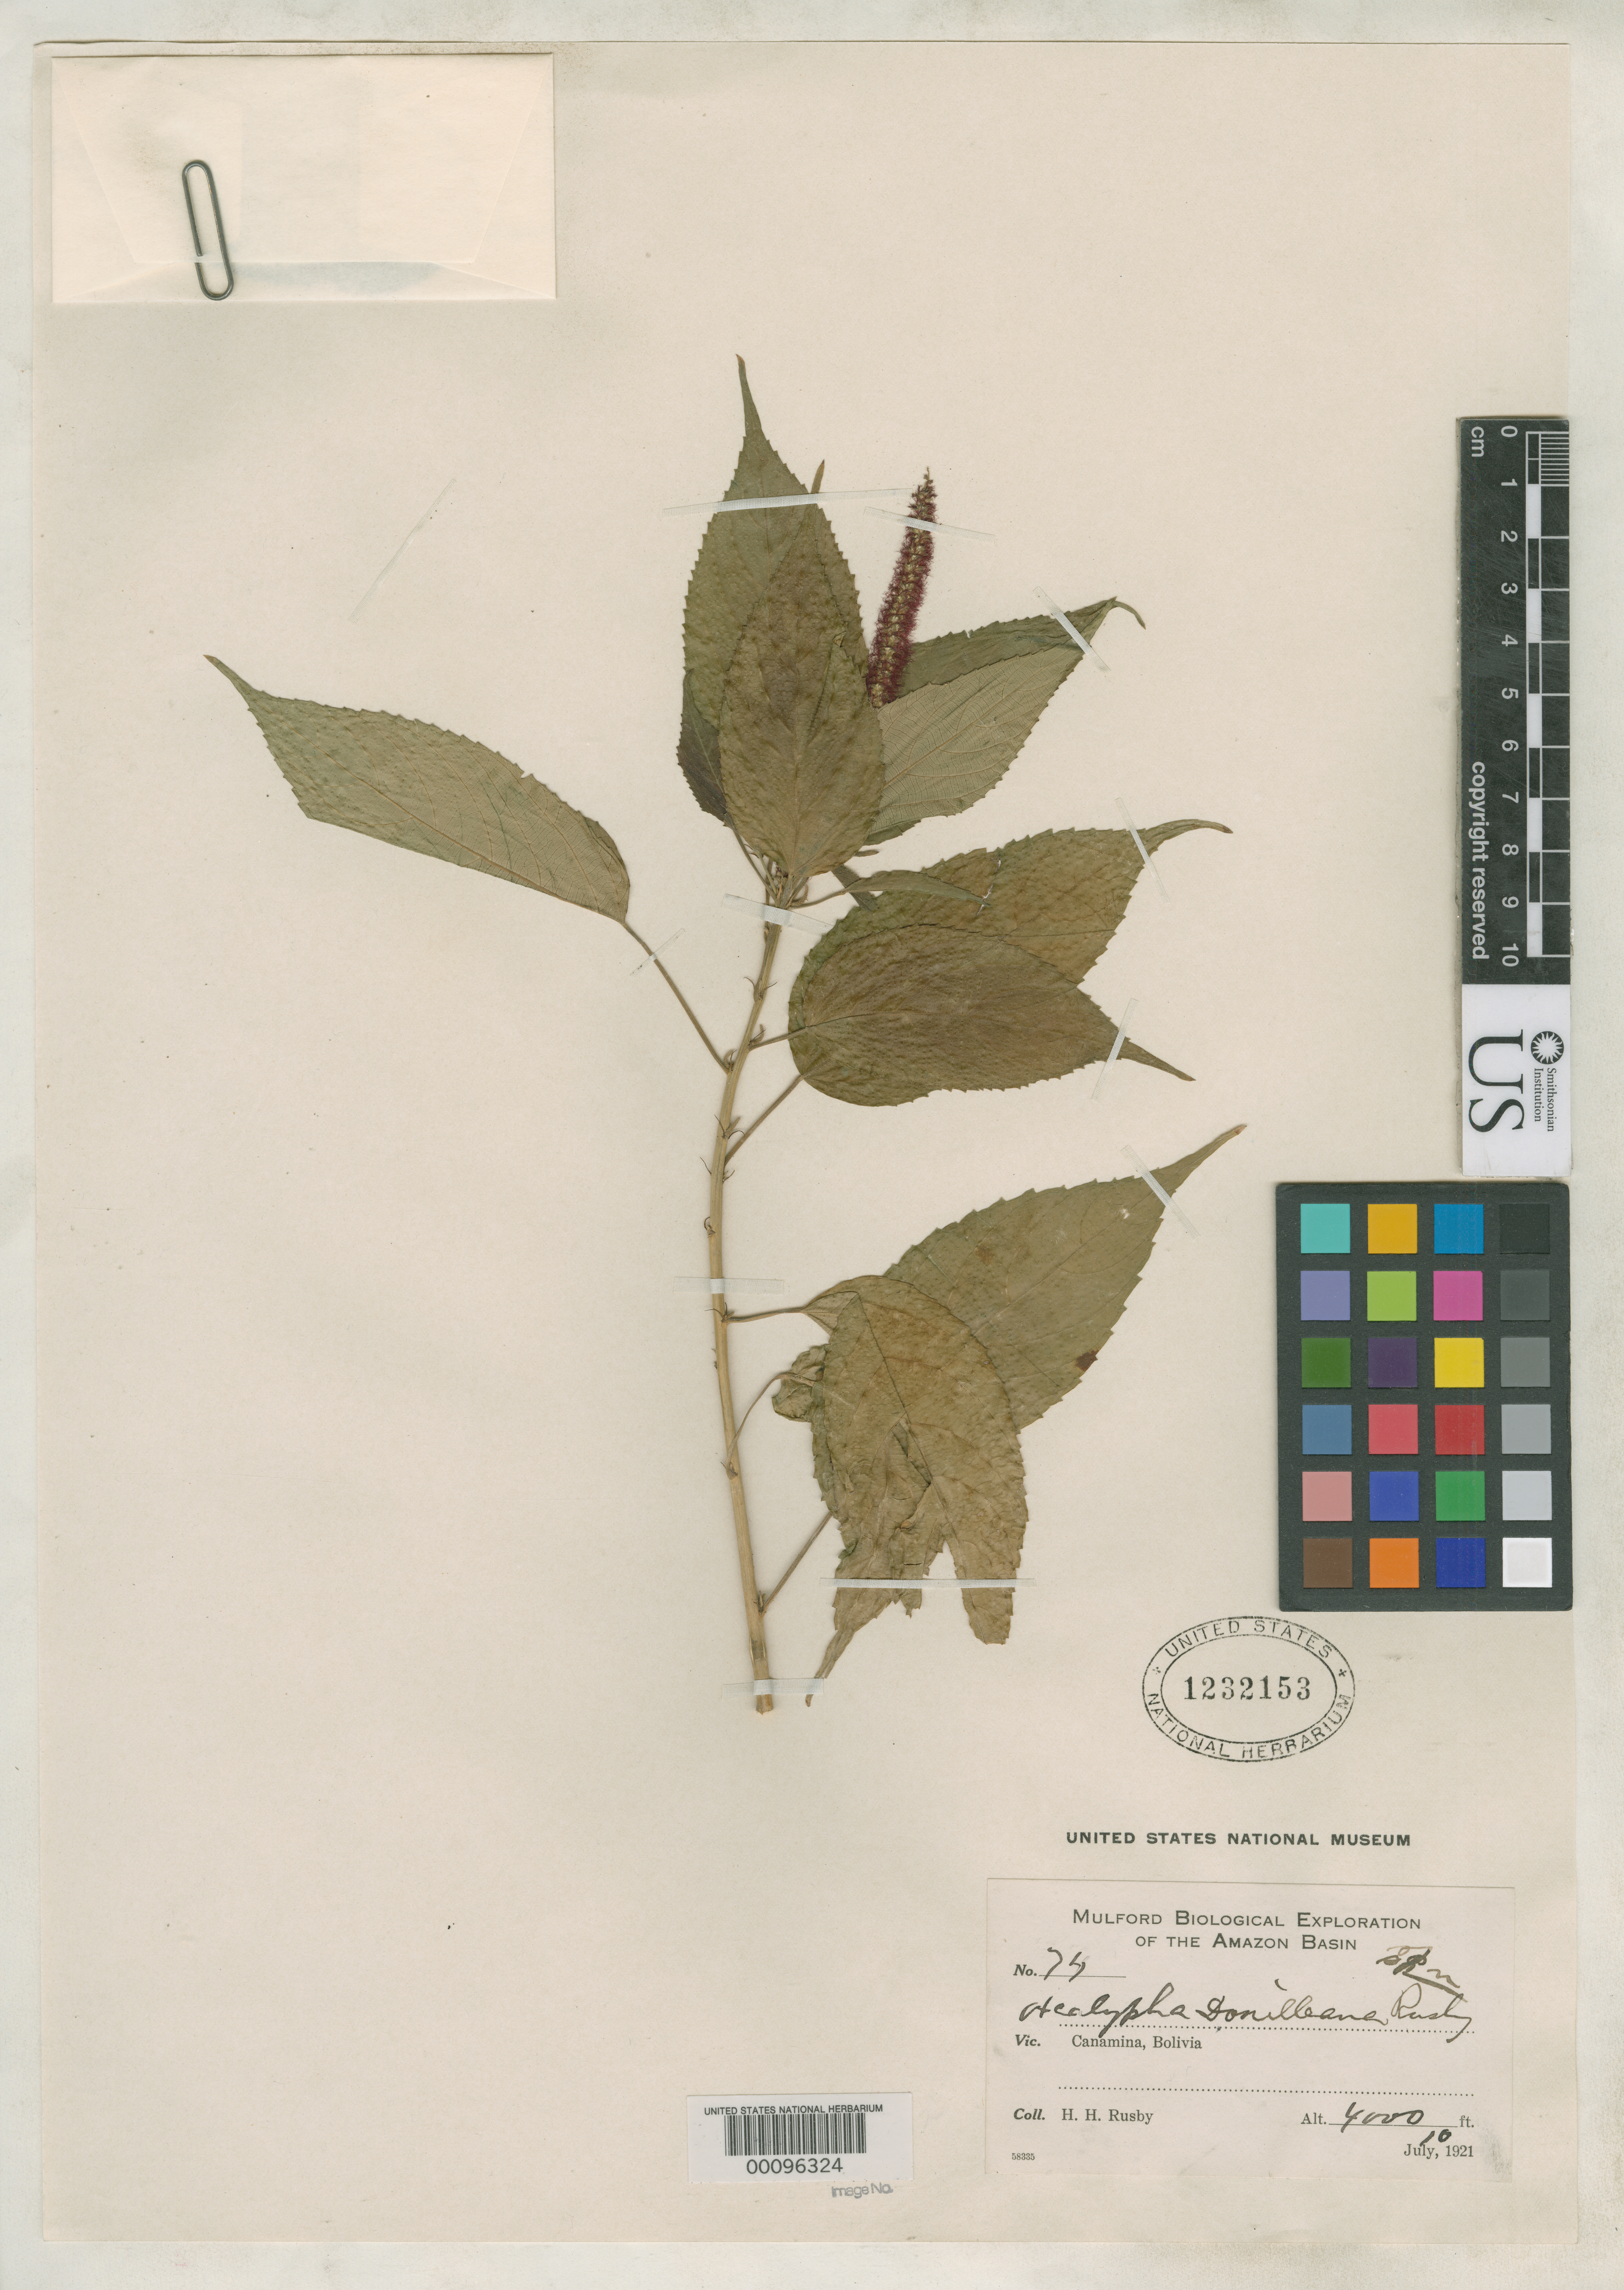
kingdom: Plantae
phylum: Tracheophyta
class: Magnoliopsida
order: Malpighiales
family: Euphorbiaceae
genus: Acalypha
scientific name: Acalypha douilleana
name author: Rusby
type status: Isotype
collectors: H. H. Rusby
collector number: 74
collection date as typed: July 10, 1921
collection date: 1921-07-10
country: Bolivia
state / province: La Paz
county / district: Inquisivi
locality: Cañamina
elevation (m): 1219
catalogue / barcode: US 1232153